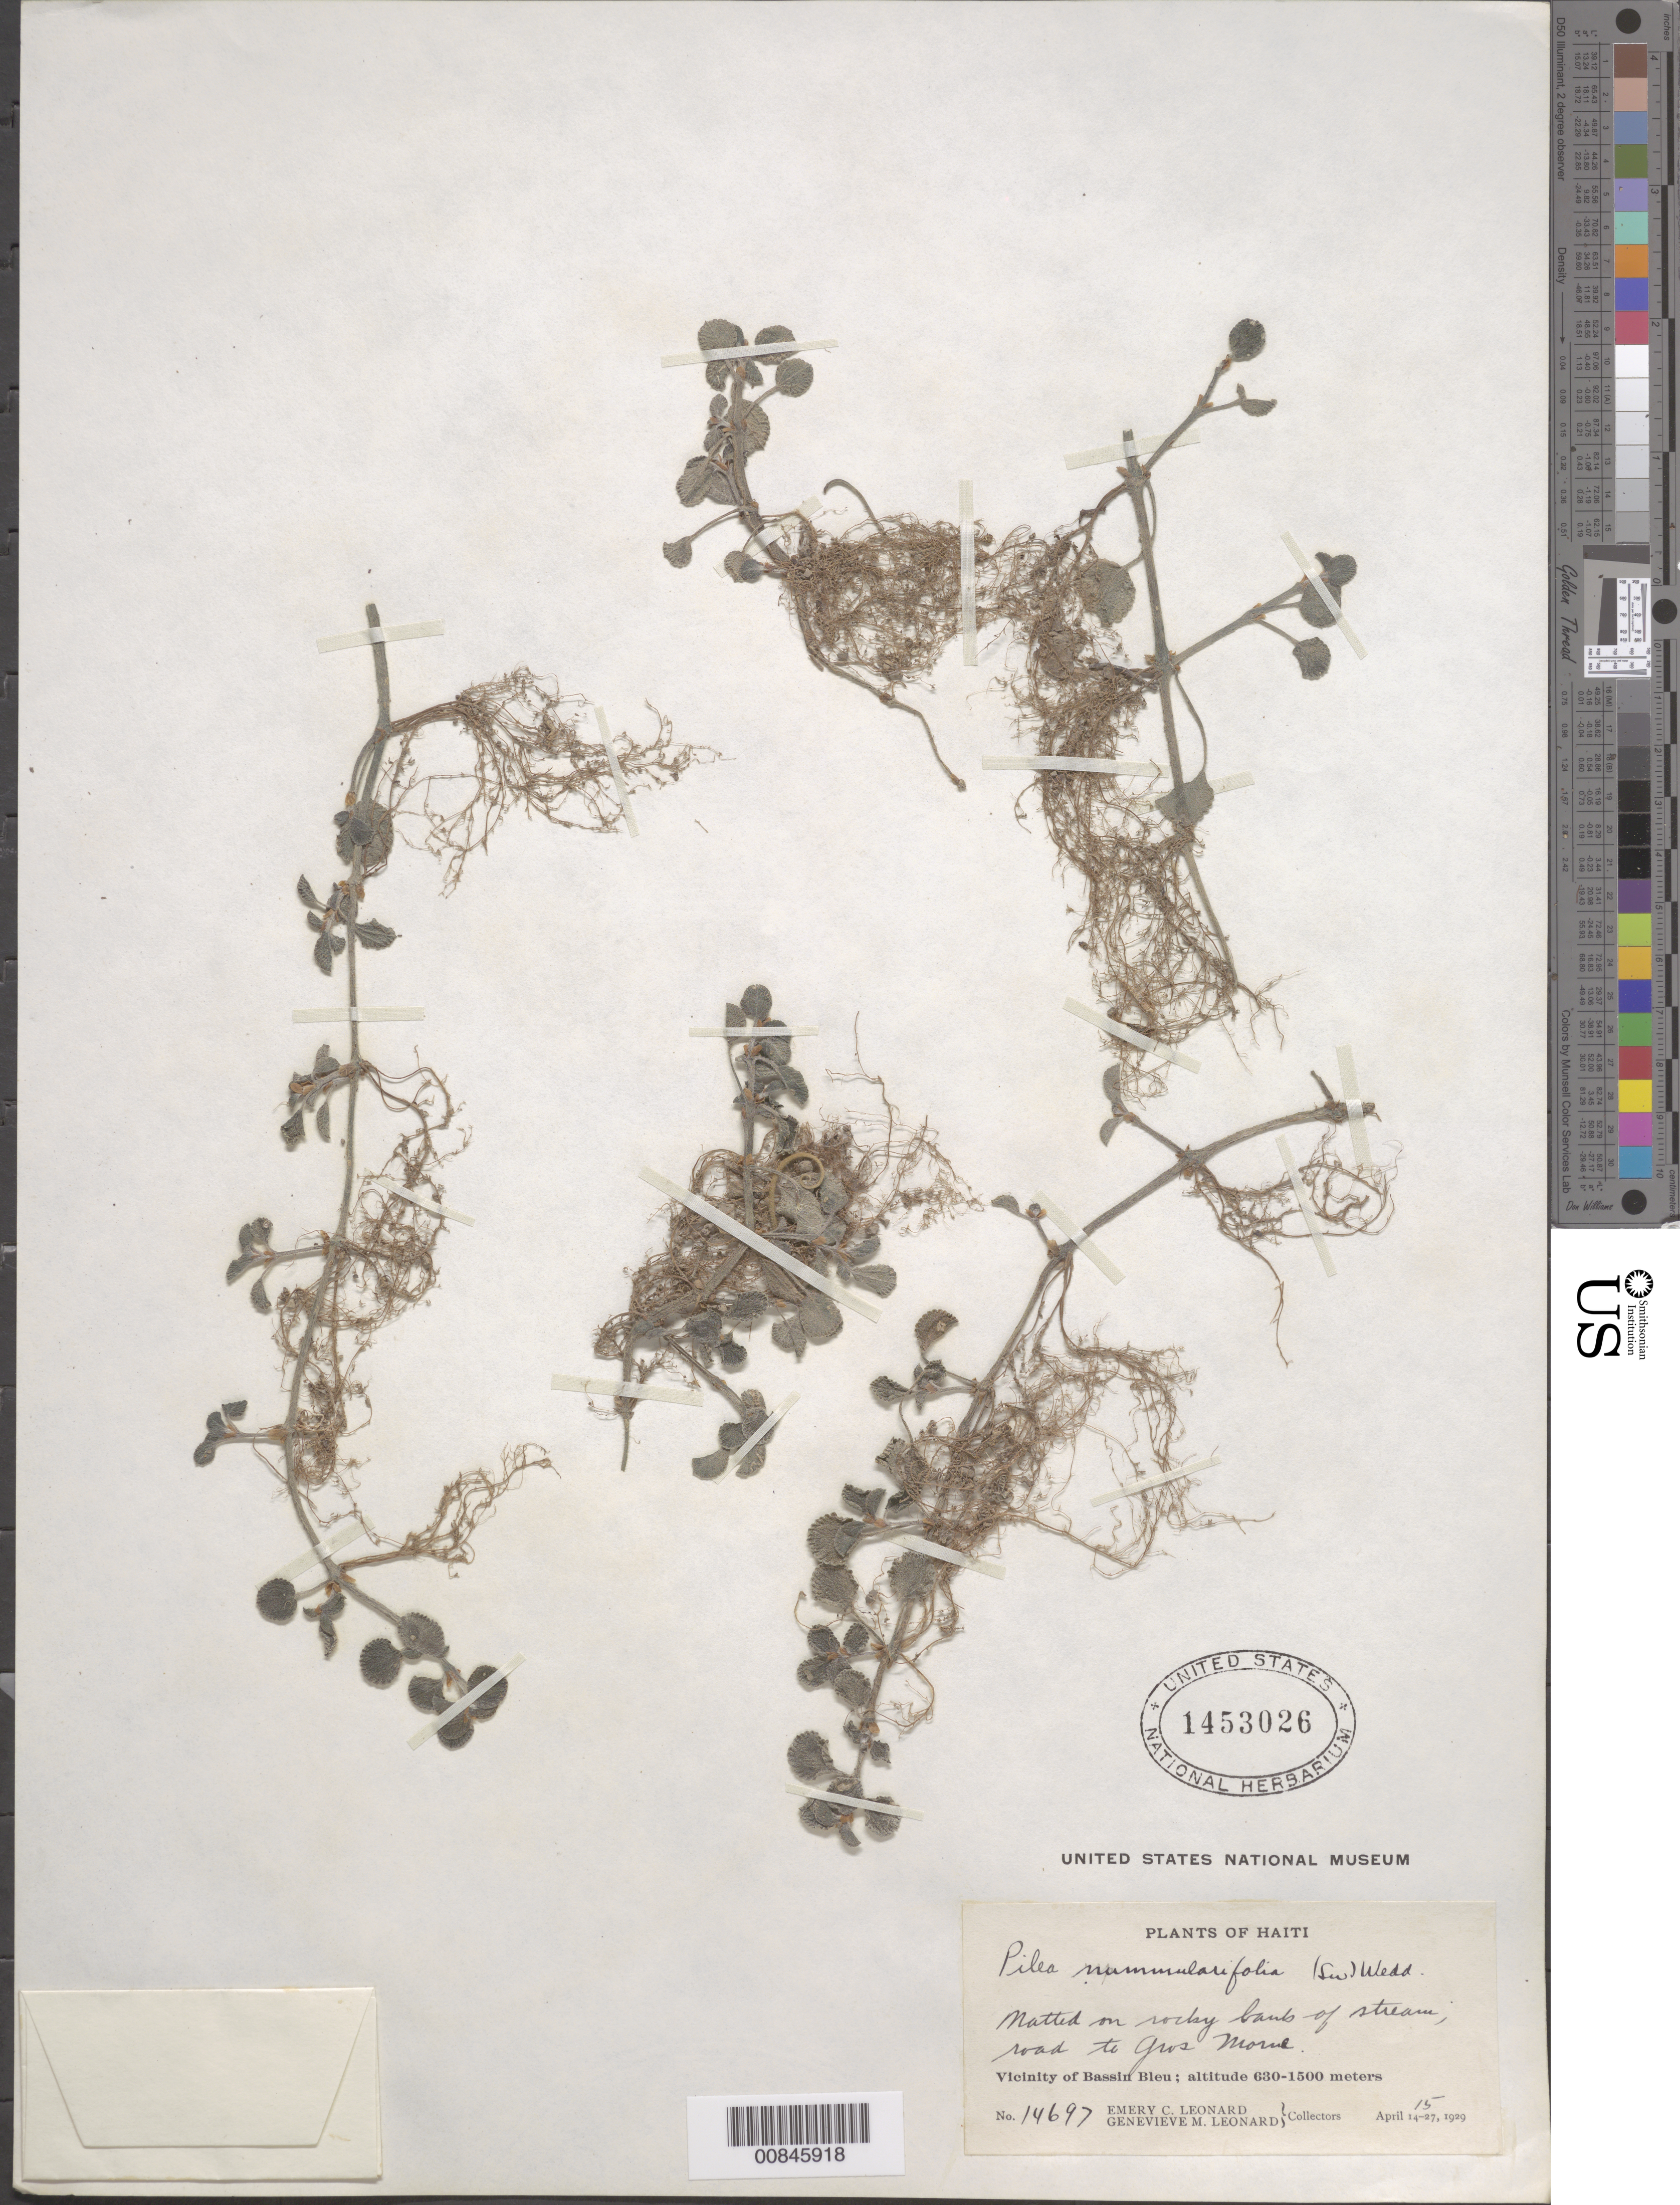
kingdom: Plantae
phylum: Tracheophyta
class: Magnoliopsida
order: Rosales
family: Urticaceae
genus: Pilea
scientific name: Pilea nummularifolia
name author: (Sw.) Wedd.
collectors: E. C. Leonard & G. M. Leonard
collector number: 14697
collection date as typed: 15 Apr 1929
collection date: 1929-04-15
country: Haiti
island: Hispaniola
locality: Road to Gros Morne. Vicinity of Bassin Bleu.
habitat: Matted on rocky bank of stream.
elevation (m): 630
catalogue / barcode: US 1453026